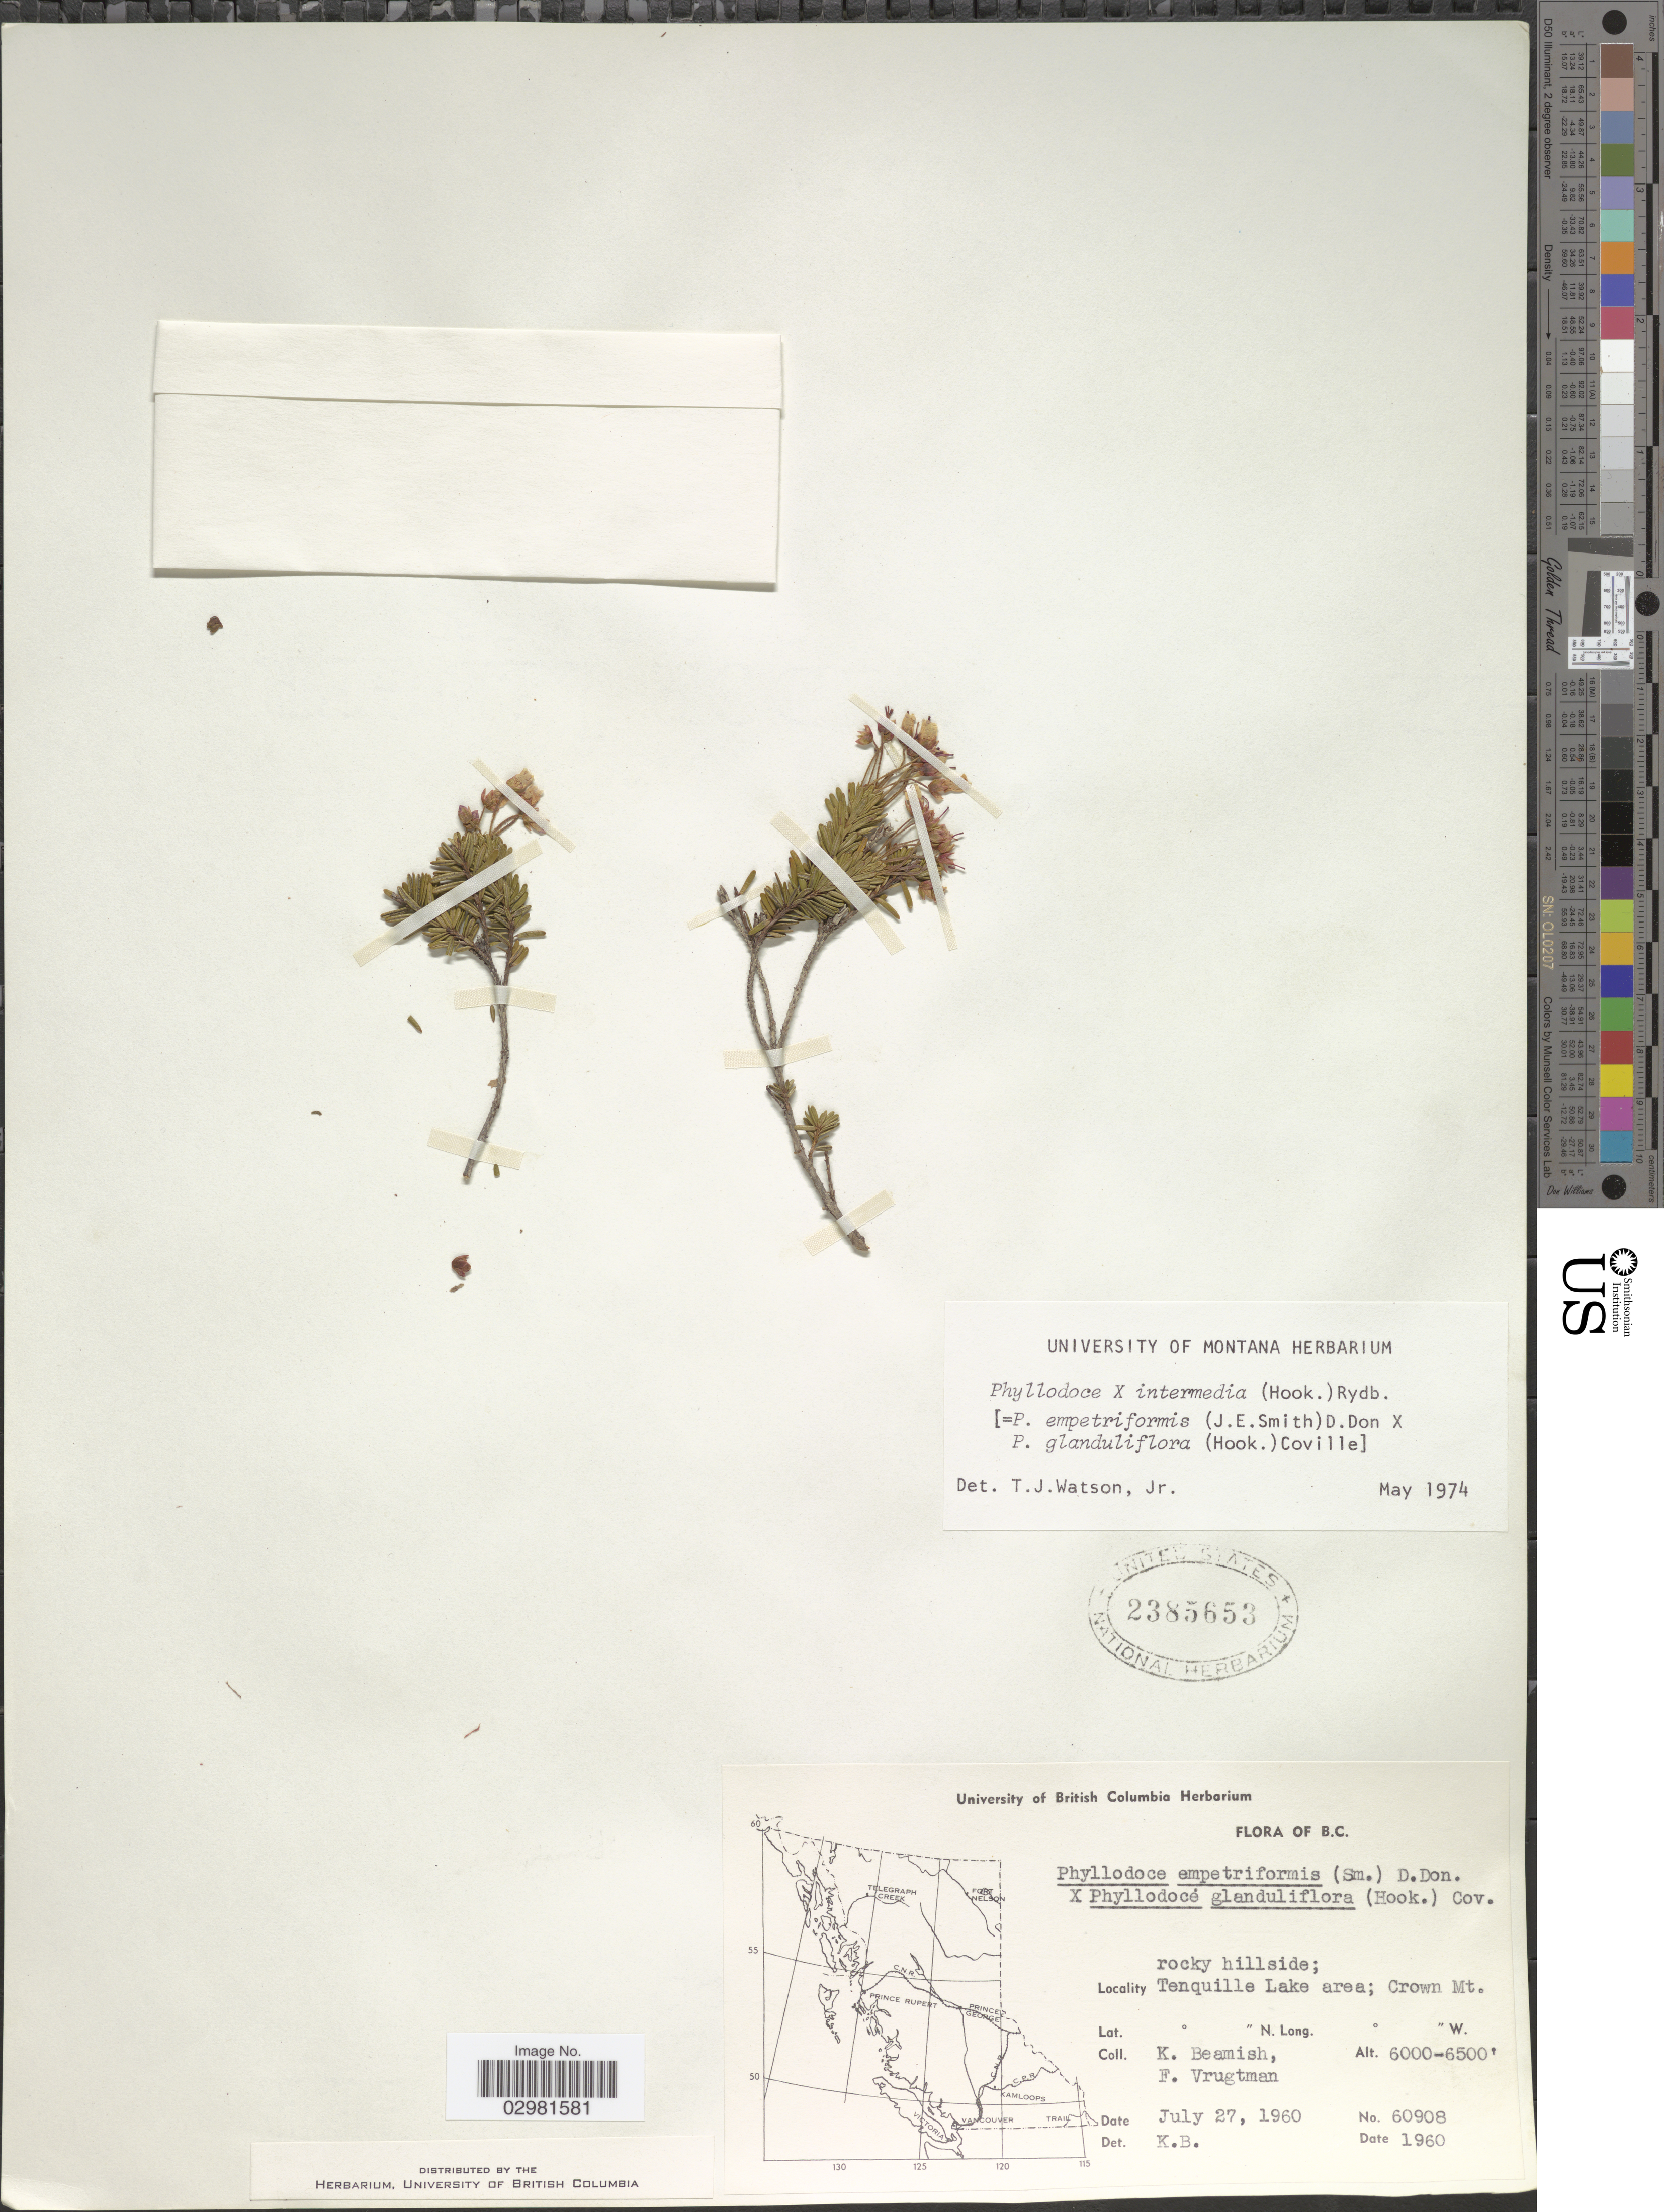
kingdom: Plantae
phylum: Tracheophyta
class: Magnoliopsida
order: Ericales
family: Ericaceae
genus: Phyllodoce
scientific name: Phyllodoce intermedia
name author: (Hook.) Rydb.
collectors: K. Beamish & F. Vrugtman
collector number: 60908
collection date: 1960-07-27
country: Canada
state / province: British Columbia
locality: Tenquille Lake area; Crown Mt.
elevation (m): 1829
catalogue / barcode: US 2385653